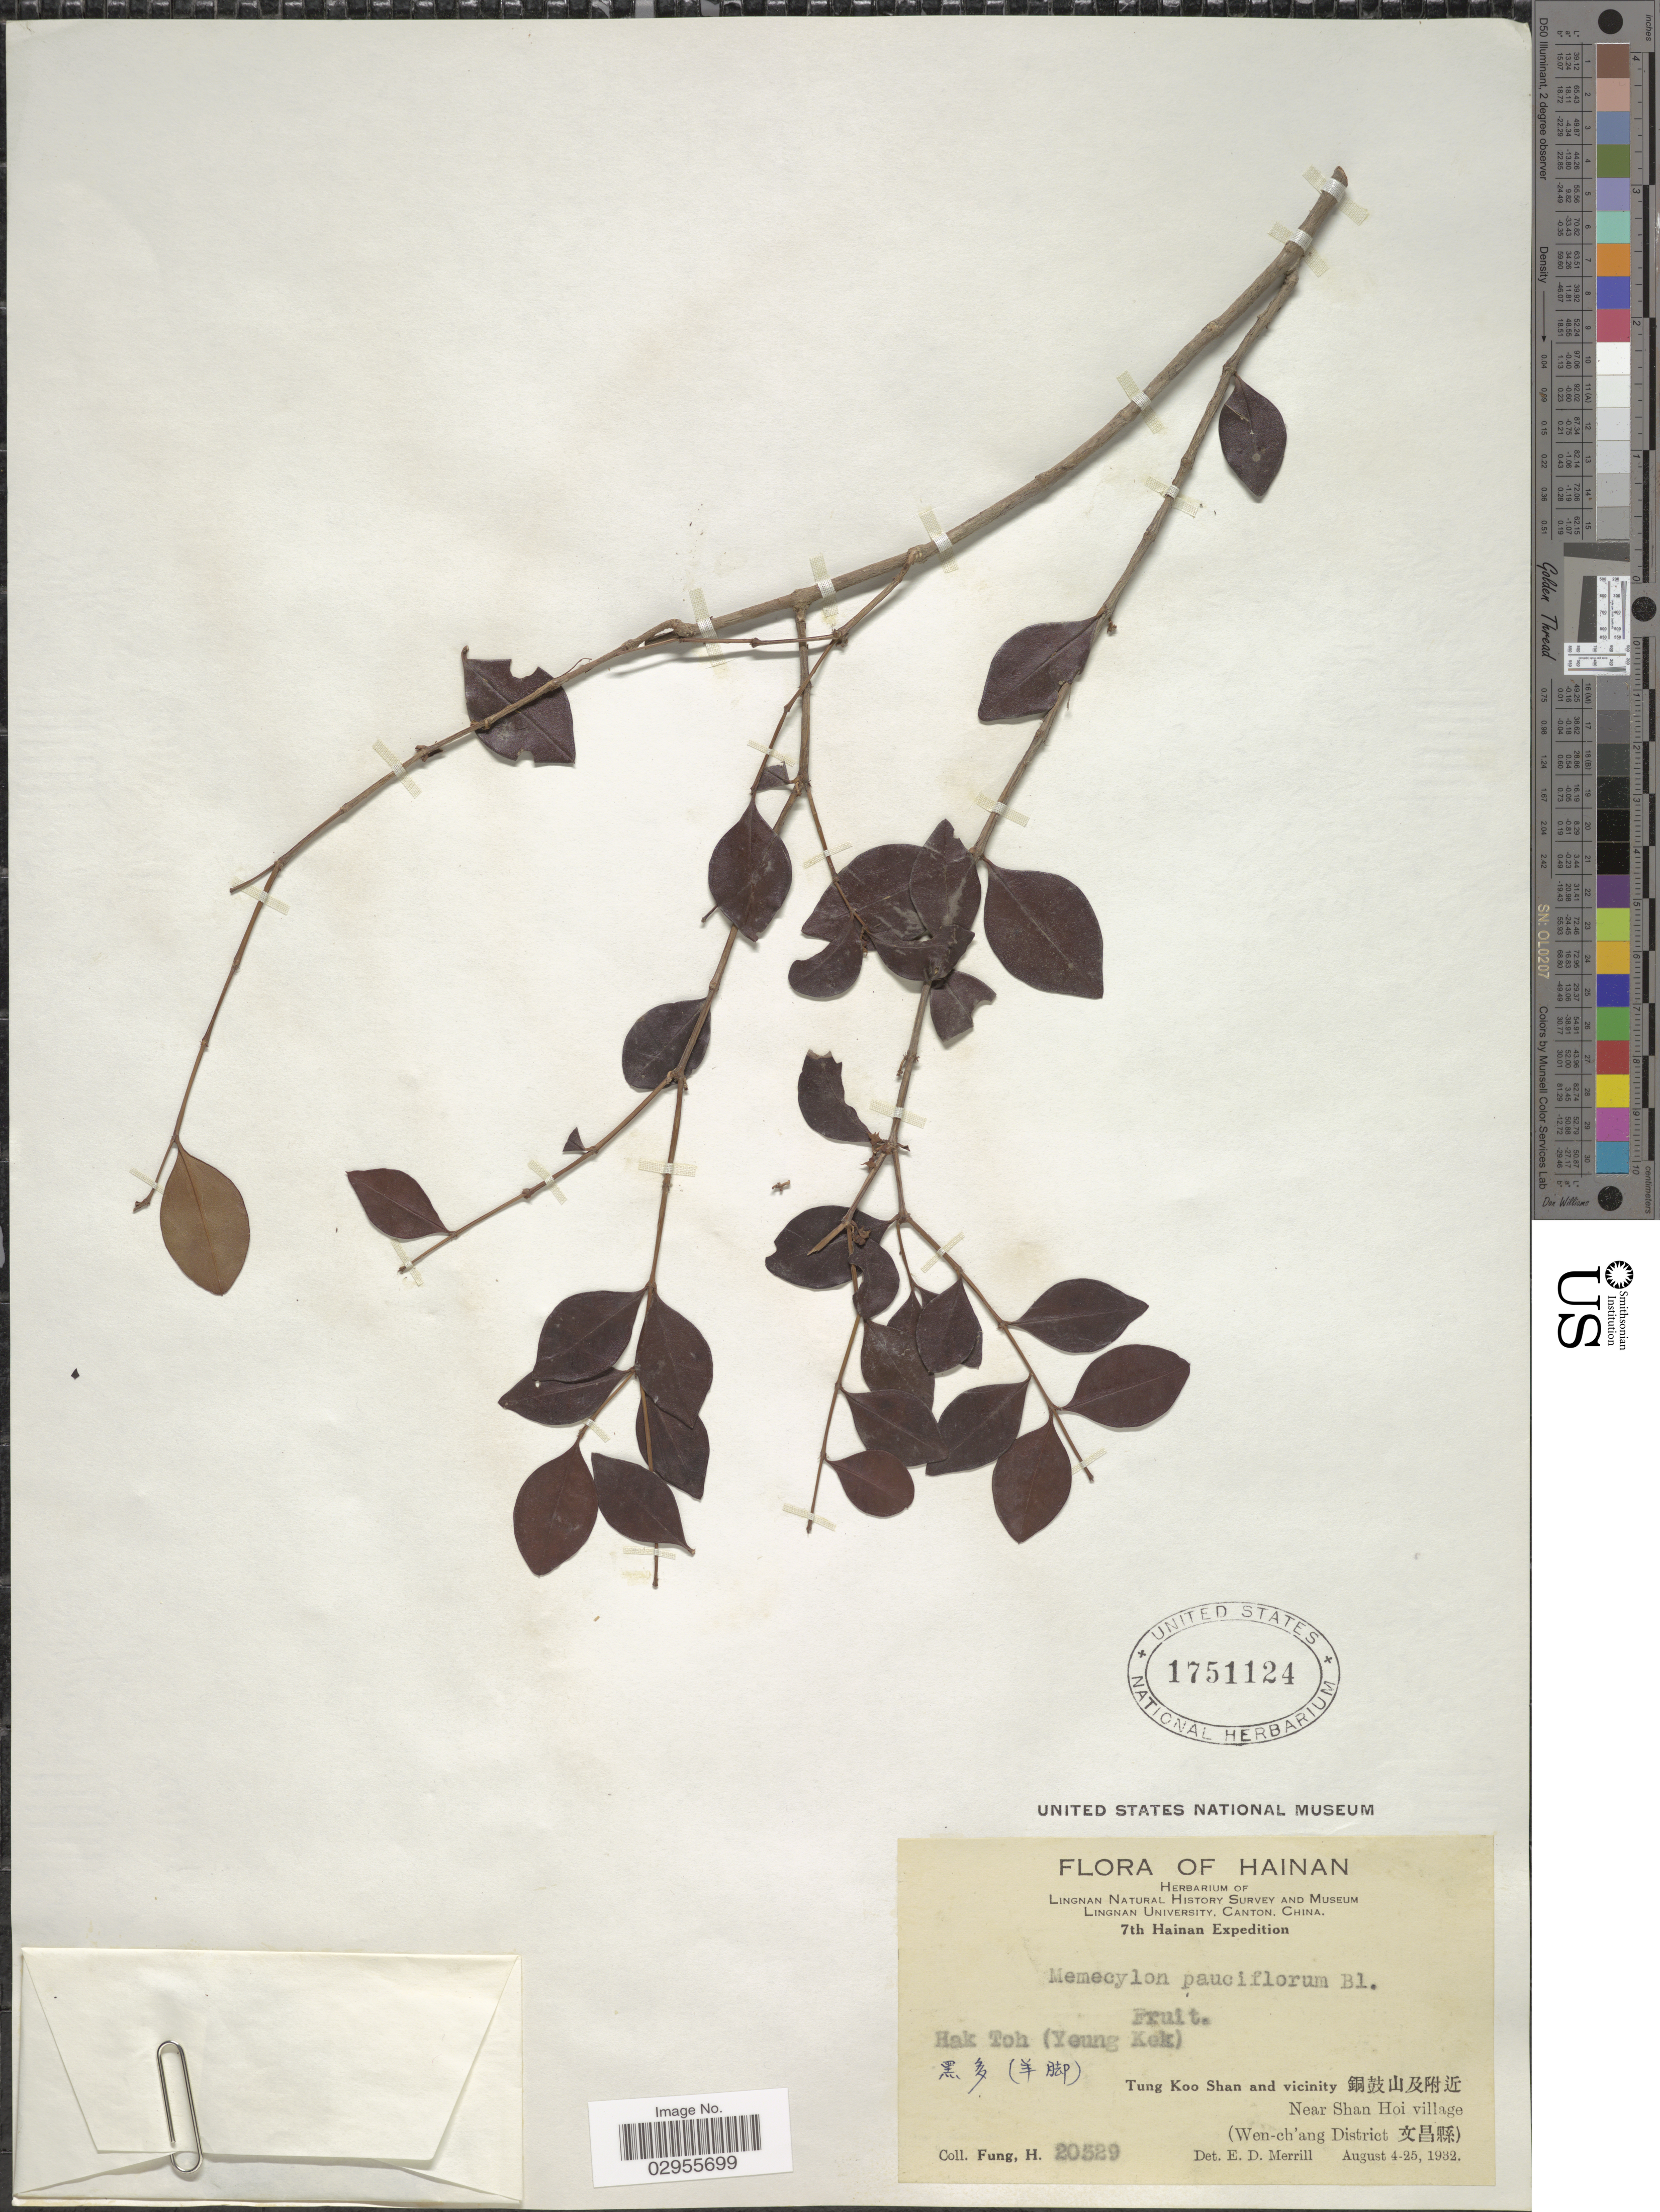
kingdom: Plantae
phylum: Tracheophyta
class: Magnoliopsida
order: Myrtales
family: Melastomataceae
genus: Memecylon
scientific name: Memecylon pauciflorum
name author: Blume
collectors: H. Fung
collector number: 20329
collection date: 1932-08-04/1932-08-25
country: China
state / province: Hainan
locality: Tung Koo Shan and vicinity, Near Shan Hoi village (Wen-ch'ang District). Hak Toh (Yeung Kek).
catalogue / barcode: US 1751124